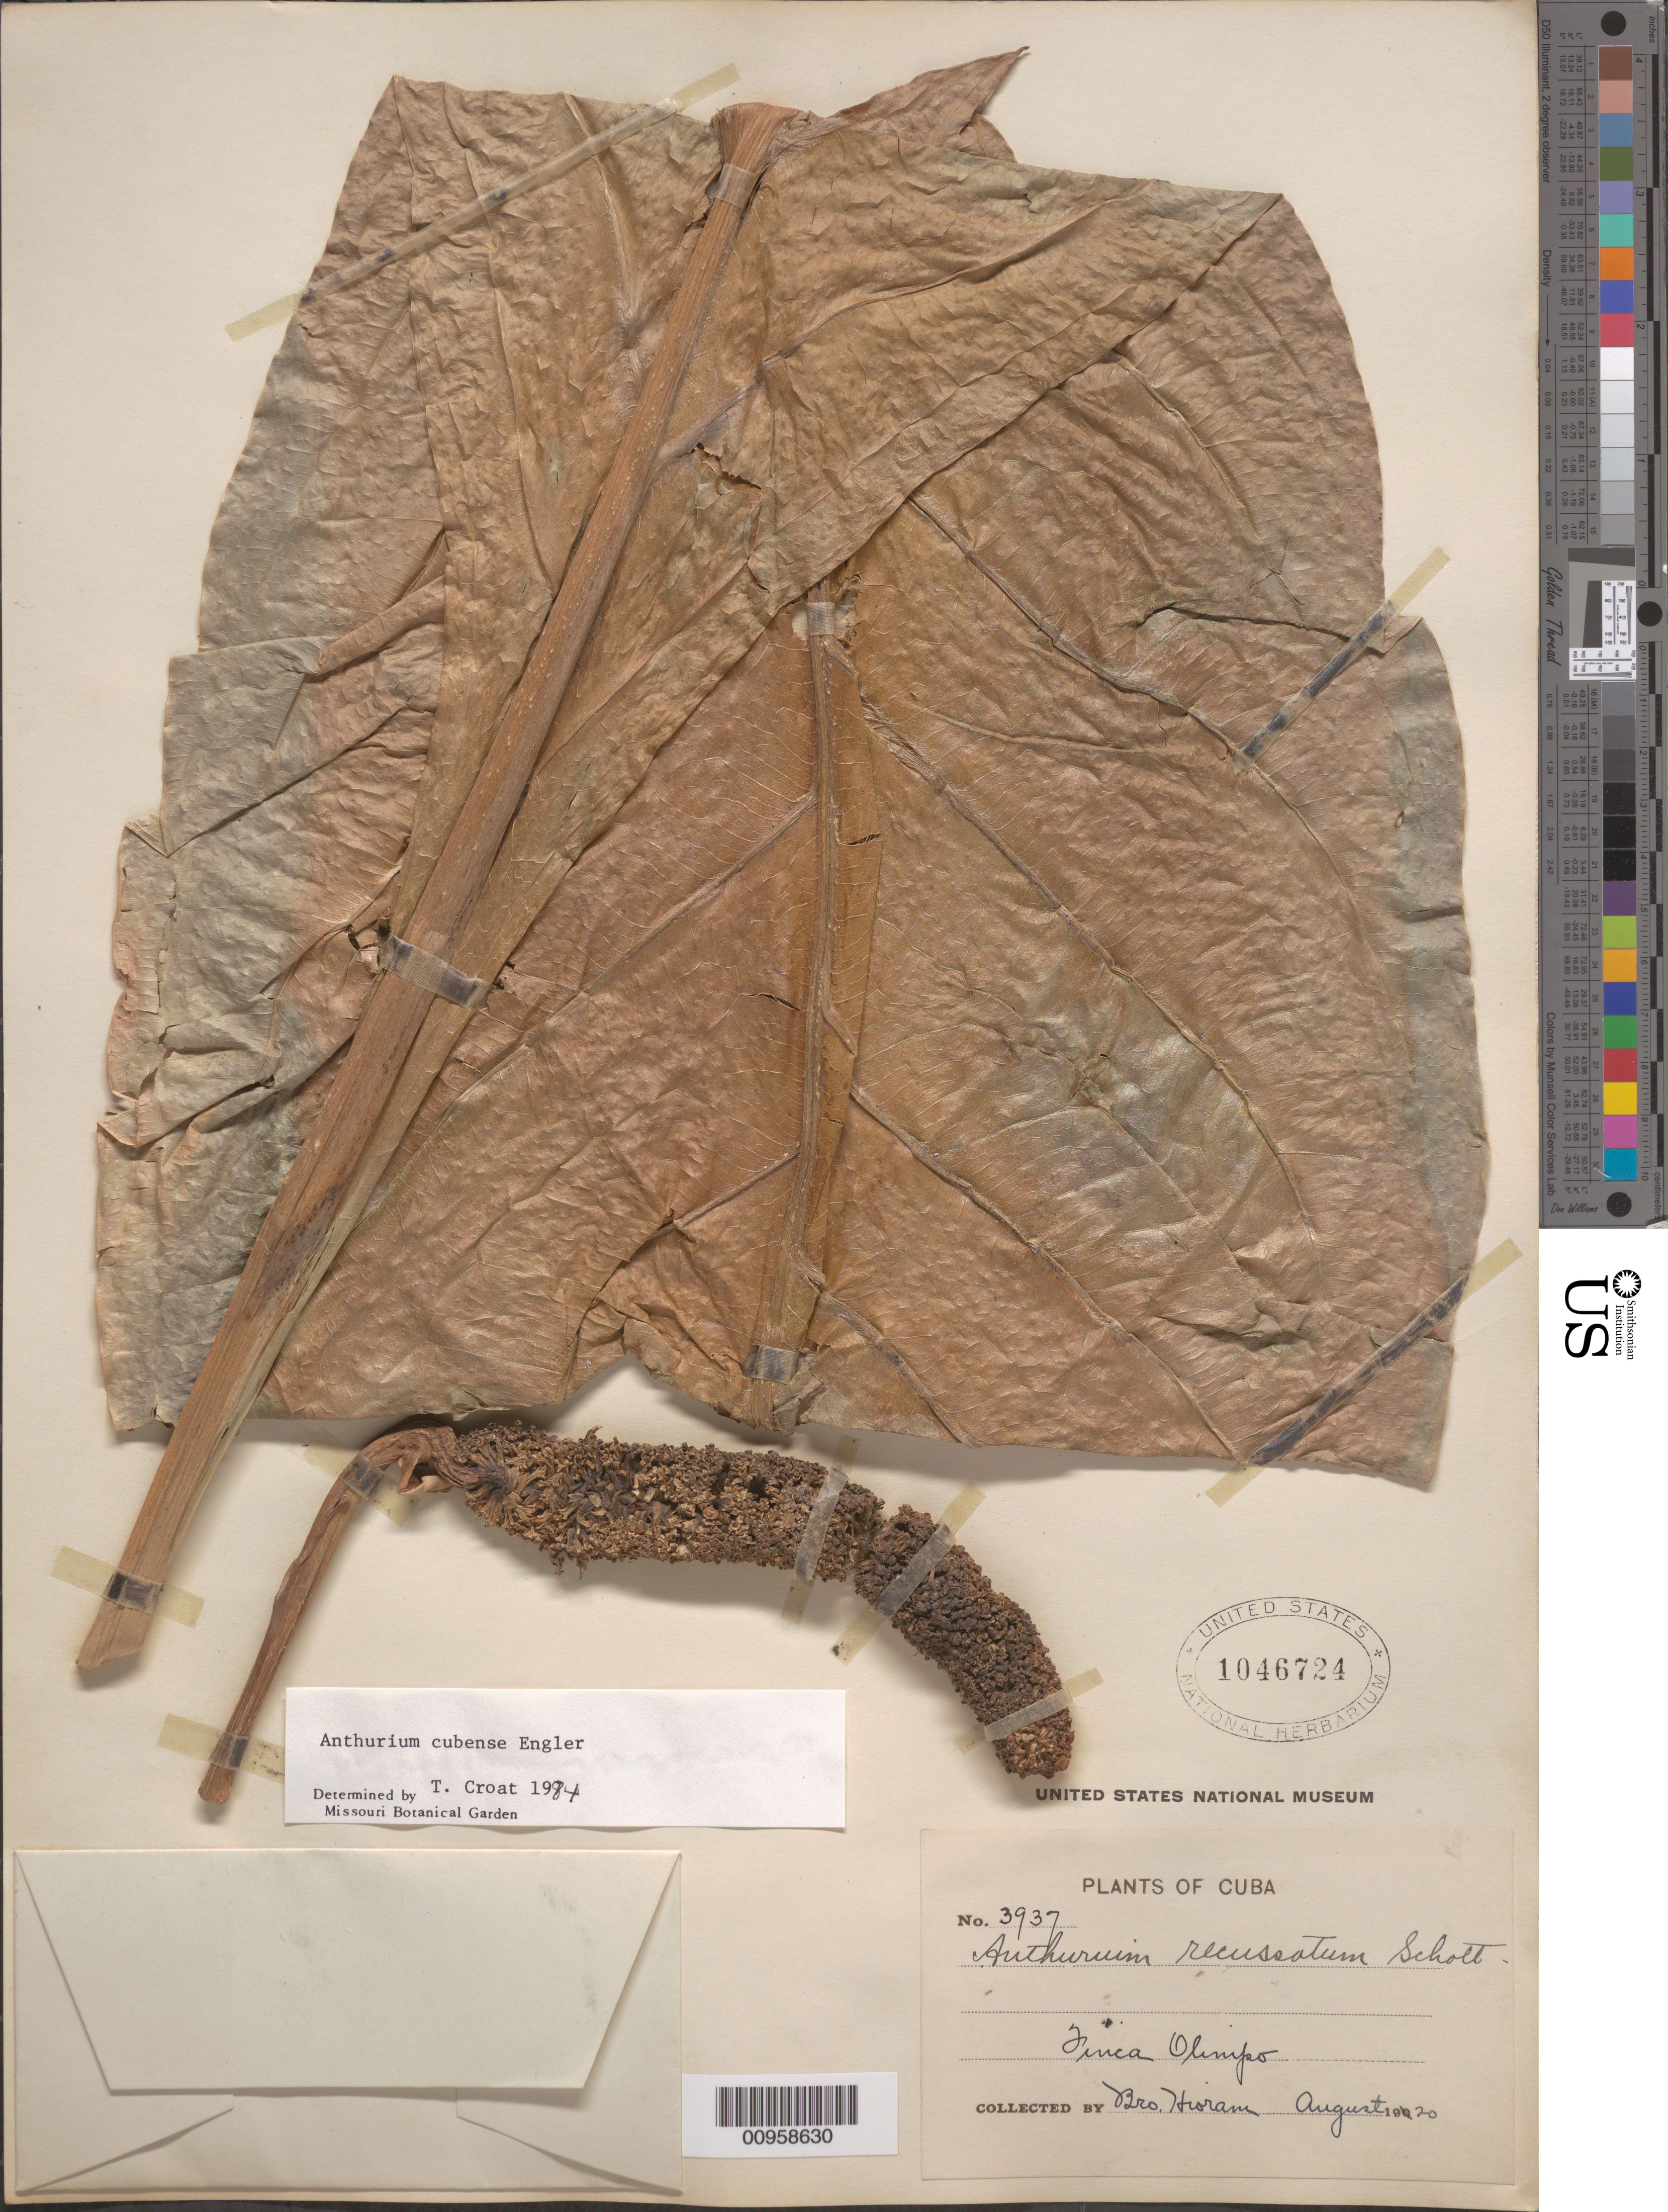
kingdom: Plantae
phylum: Tracheophyta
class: Liliopsida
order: Alismatales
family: Araceae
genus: Anthurium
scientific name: Anthurium cubense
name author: Engl.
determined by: Croat, Thomas B., Missouri Botanical Garden (MO)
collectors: Bro. Hioram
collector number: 3937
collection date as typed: Aug 1920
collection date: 1920-08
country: Cuba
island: Cuba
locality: Finca Olimpo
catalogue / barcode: US 1046724